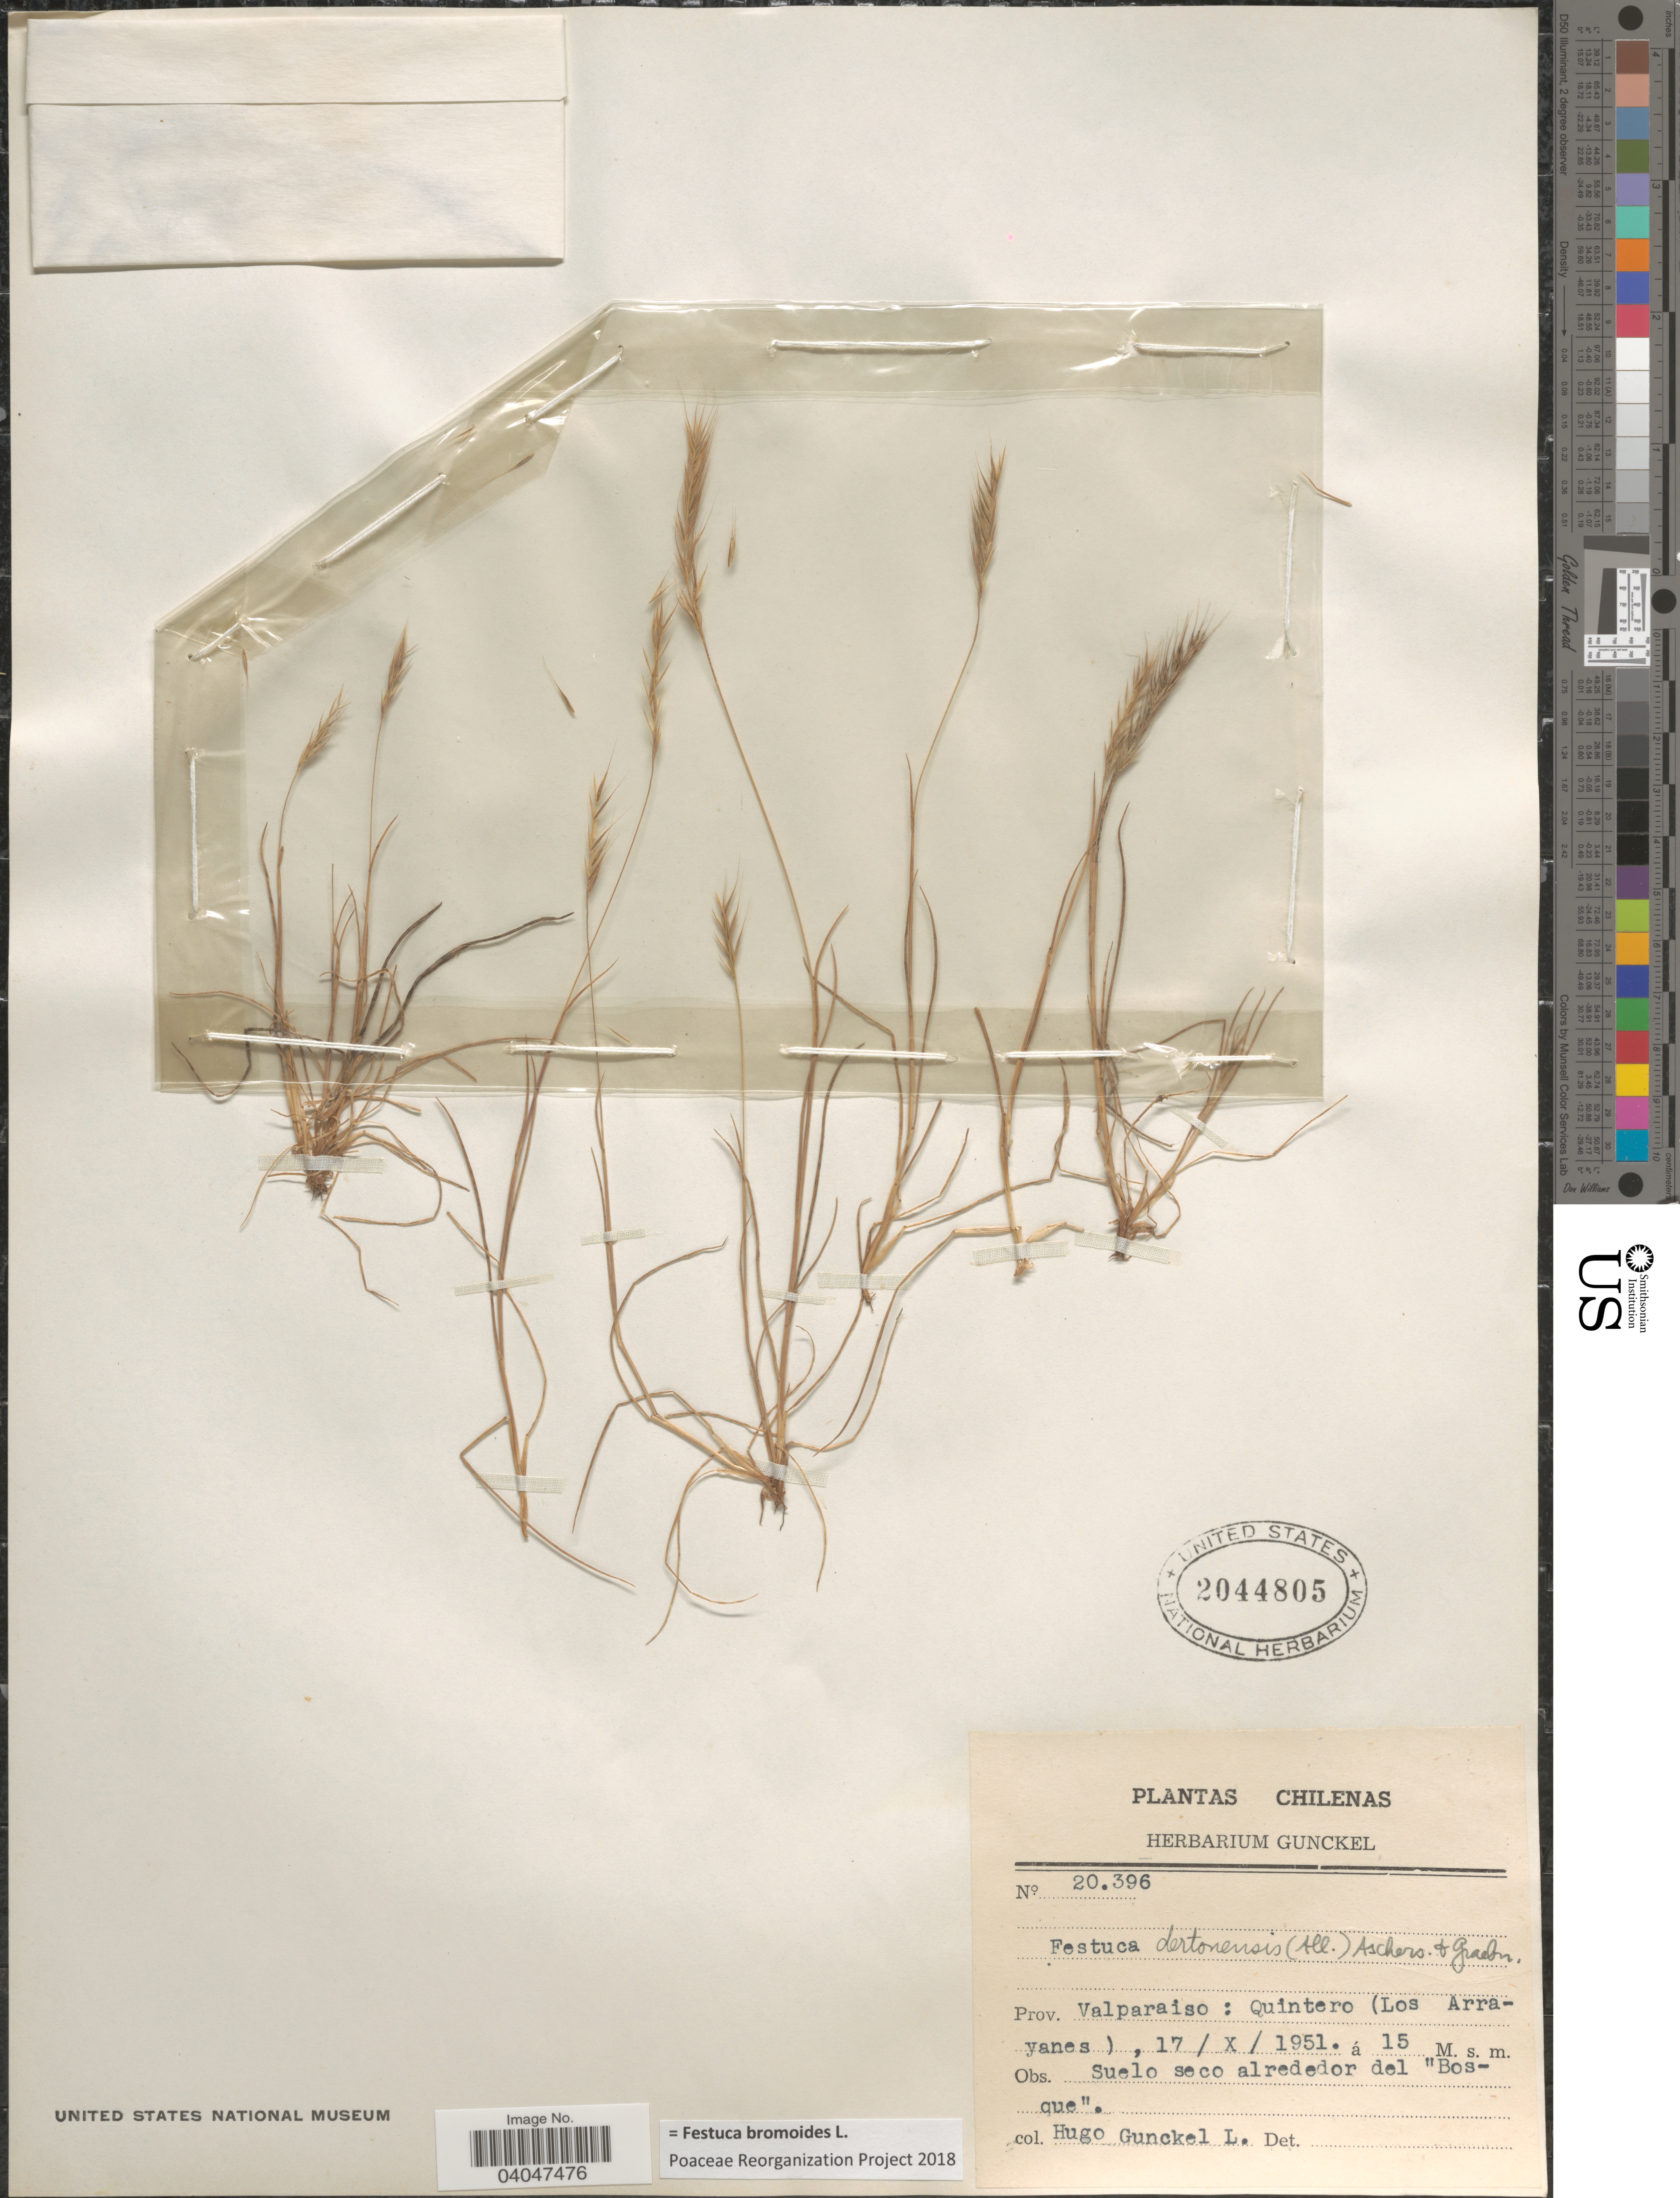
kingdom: Plantae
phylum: Tracheophyta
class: Liliopsida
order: Poales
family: Poaceae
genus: Festuca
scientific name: Festuca bromoides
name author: L.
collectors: H. Gunckel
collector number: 20396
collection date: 1951-10-17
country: Chile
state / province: Valparaíso (V)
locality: Quintero (Los Arrayanes) Suelo seco alrededor del "Bosque".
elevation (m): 15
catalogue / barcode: US 2044805